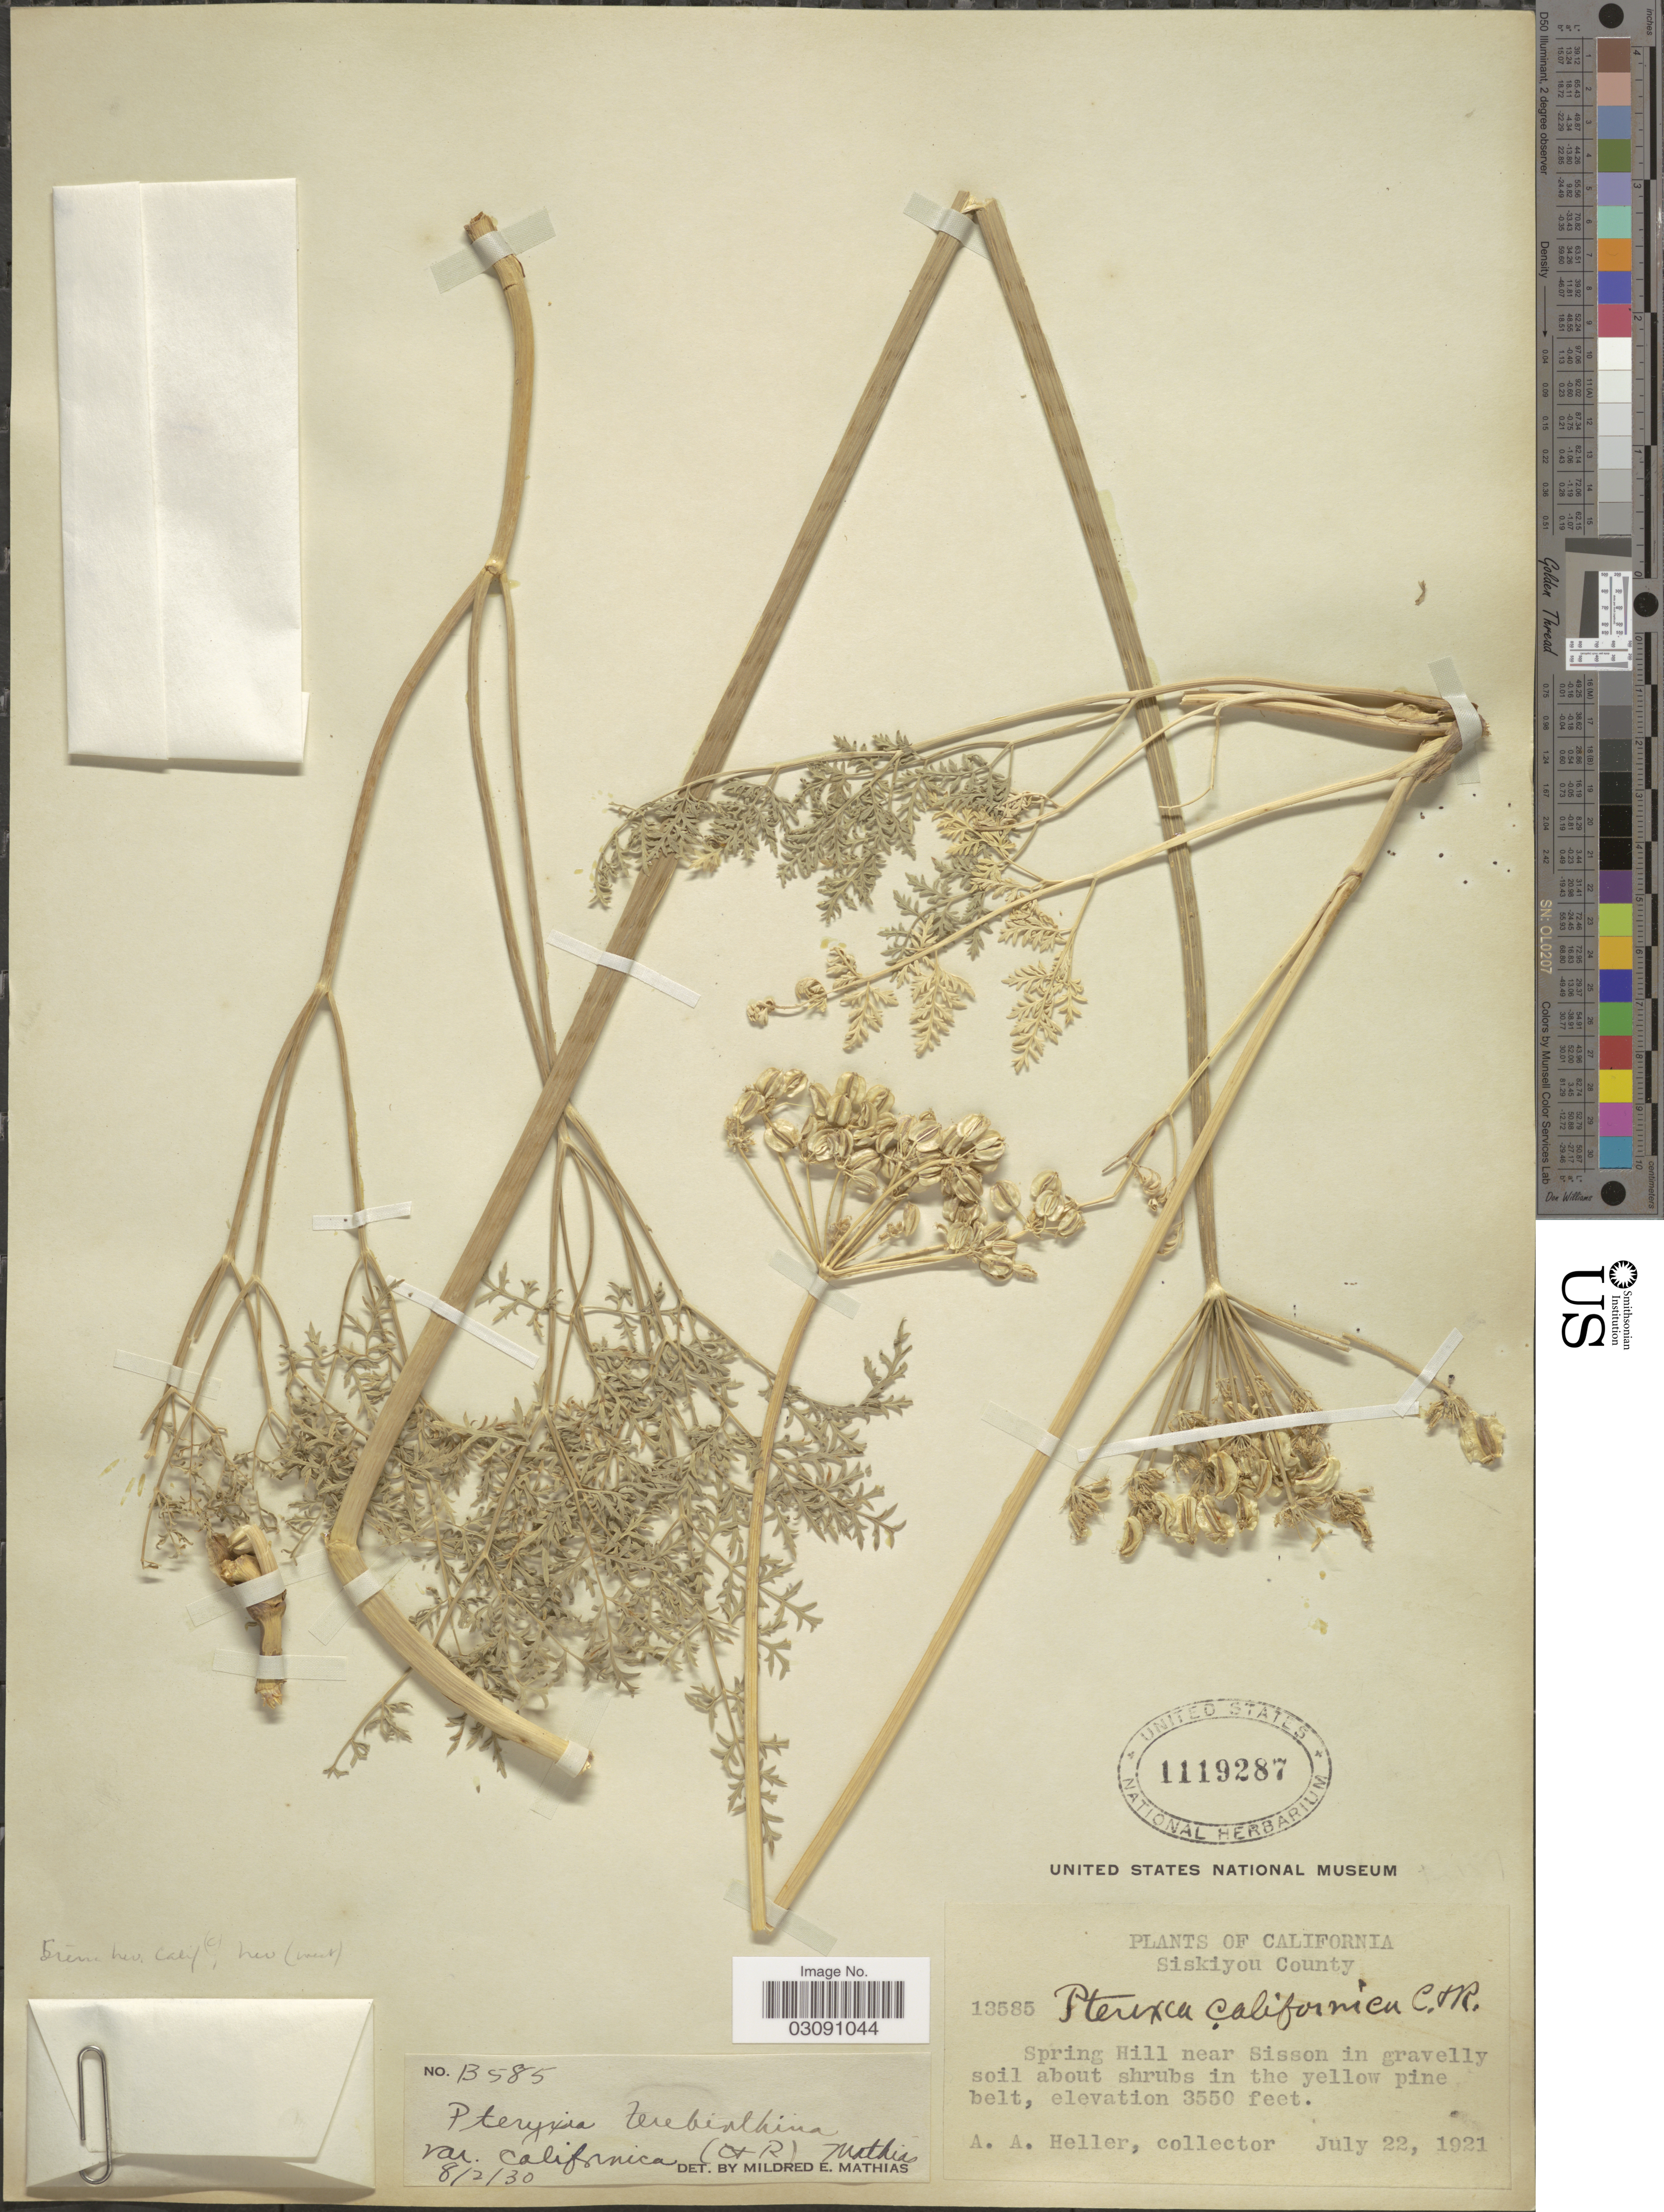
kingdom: Plantae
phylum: Tracheophyta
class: Magnoliopsida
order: Apiales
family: Apiaceae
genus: Pteryxia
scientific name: Pteryxia terebinthina var. californica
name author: (J.M. Coult. & Rose) Mathias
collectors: A. A. Heller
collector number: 13585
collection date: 1921-07-22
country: United States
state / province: California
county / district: Siskiyou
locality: Siskiyou County, Spring Hill near Sisson in gravelly soil about shrubs in the yellow pine belt.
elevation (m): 1082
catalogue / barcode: US 1119287